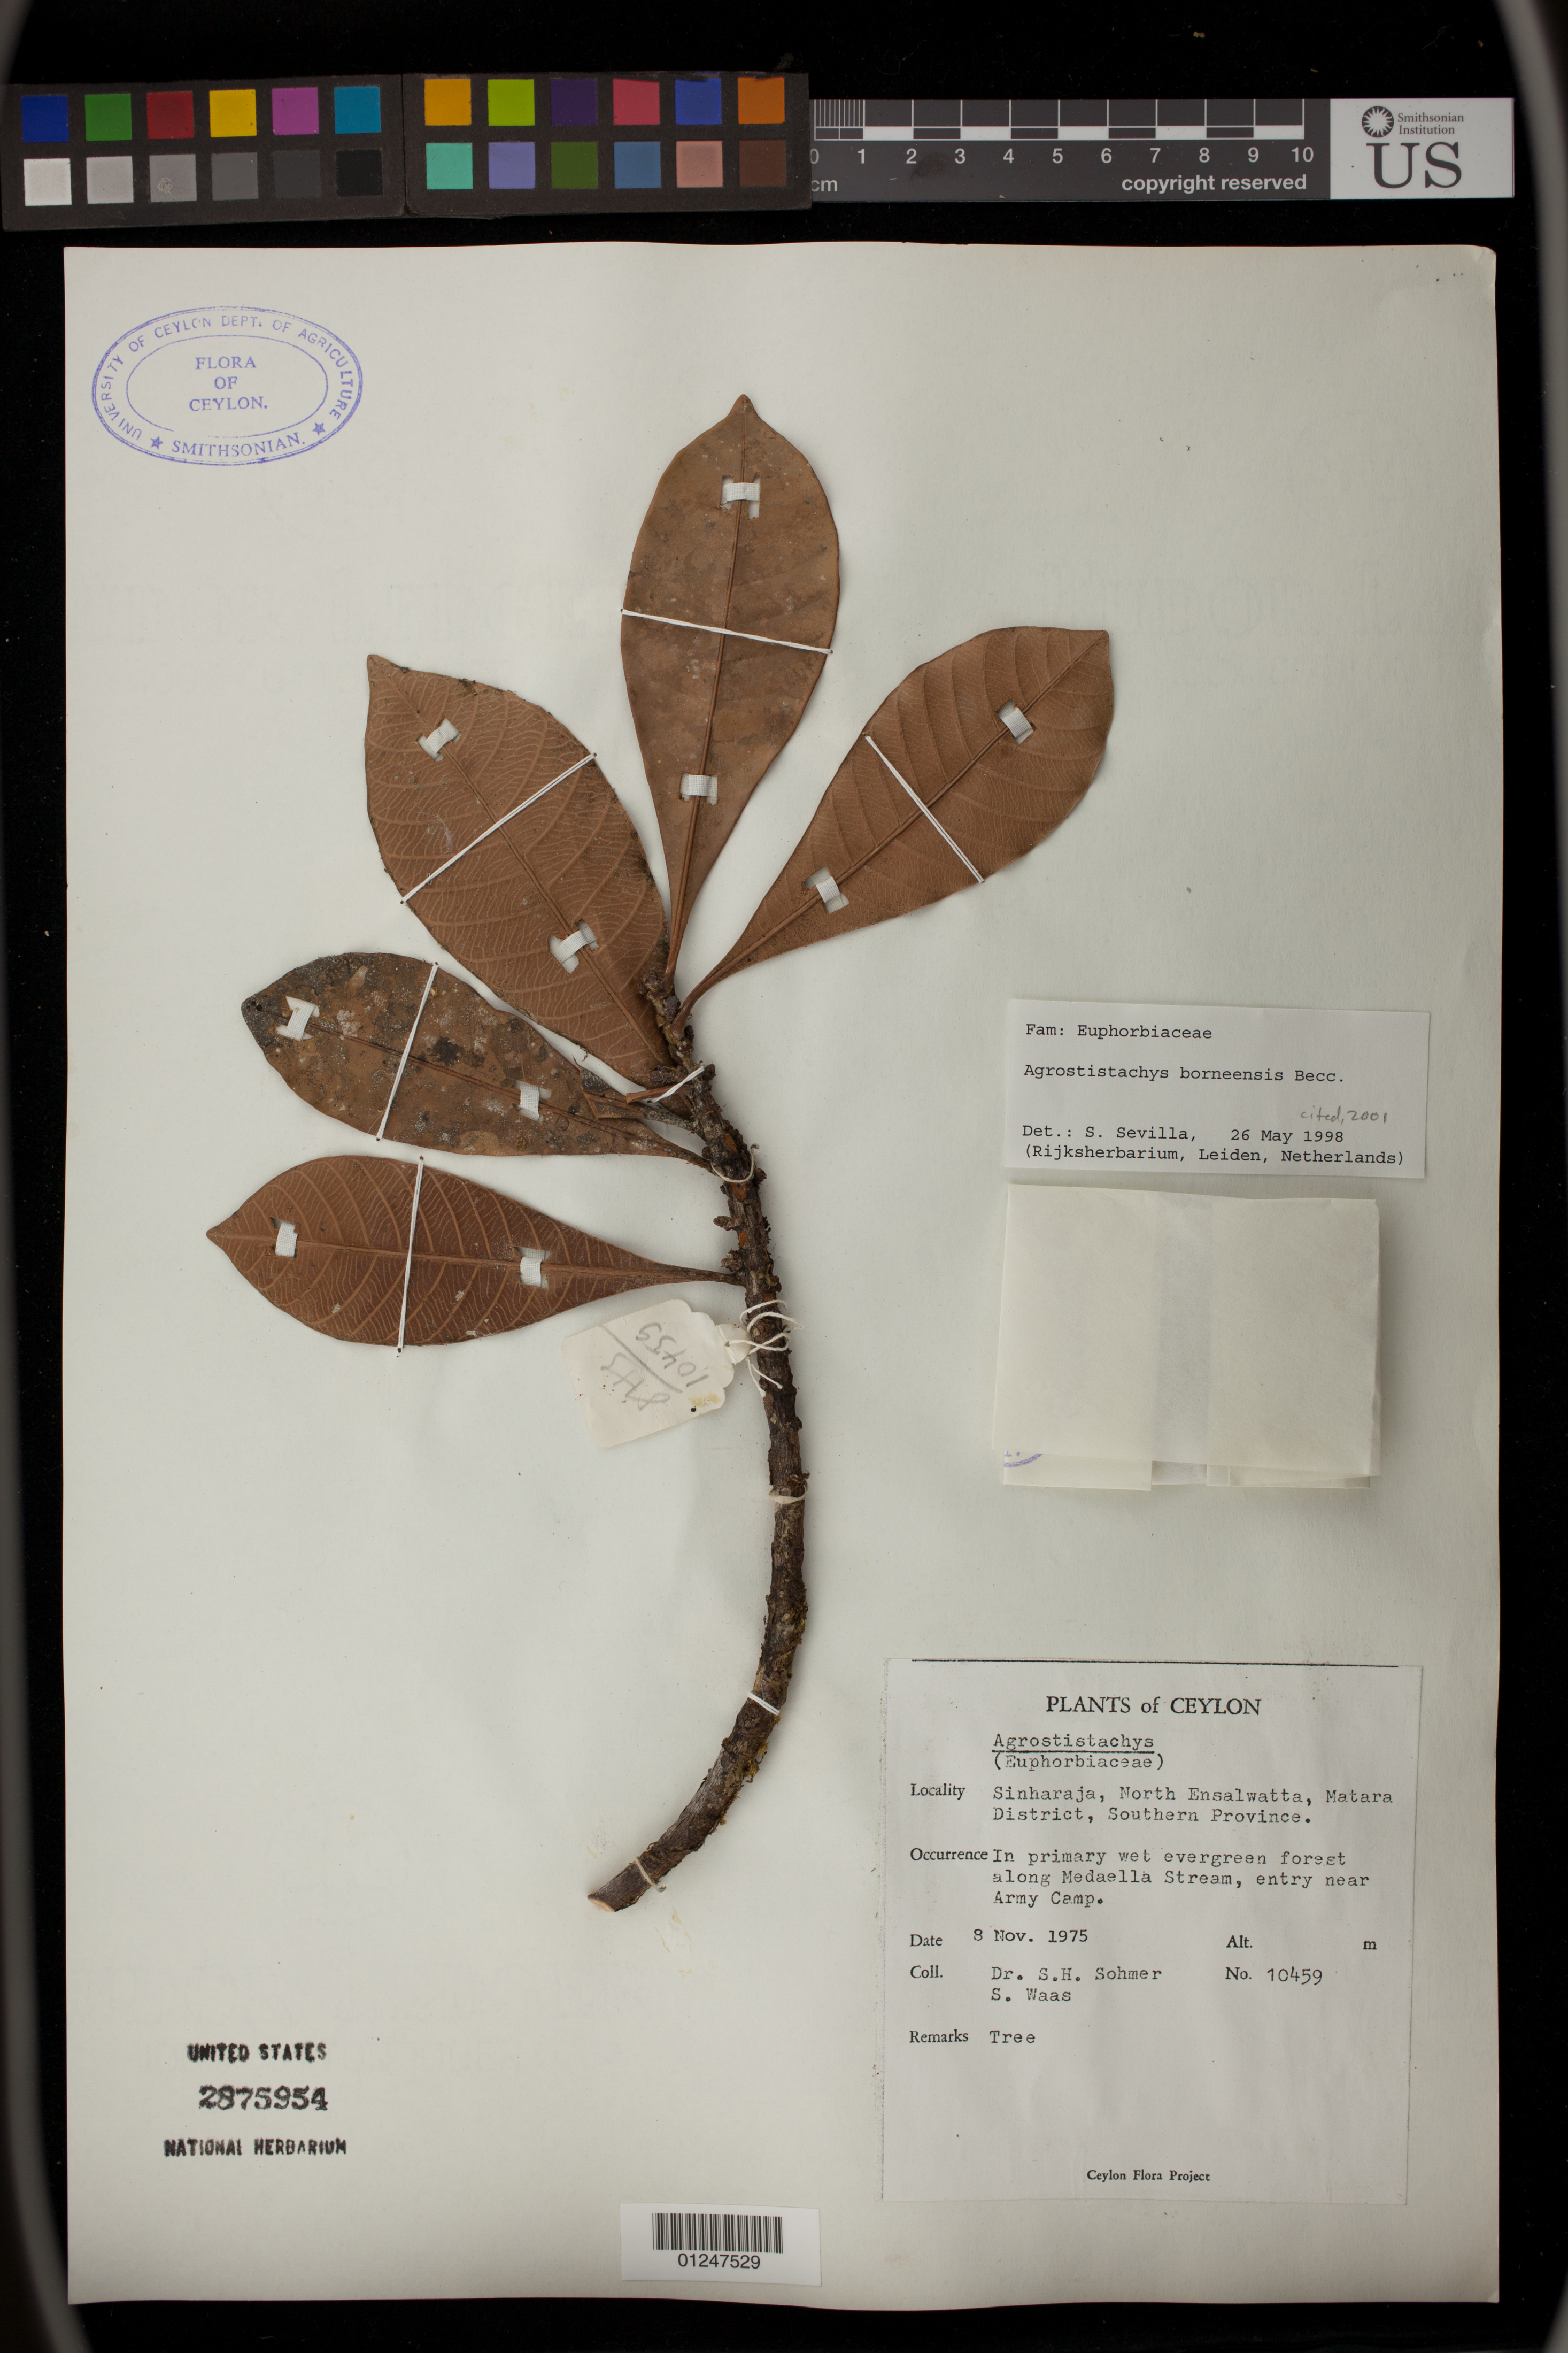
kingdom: Plantae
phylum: Tracheophyta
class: Magnoliopsida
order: Malpighiales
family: Euphorbiaceae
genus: Agrostistachys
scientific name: Agrostistachys borneensis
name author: Becc.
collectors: S. H. Sohmer & S. Waas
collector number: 10459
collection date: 1975-11-08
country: Sri Lanka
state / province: Southern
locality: Sinharaja, North Ensalwatta, Matara District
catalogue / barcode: US 2875954